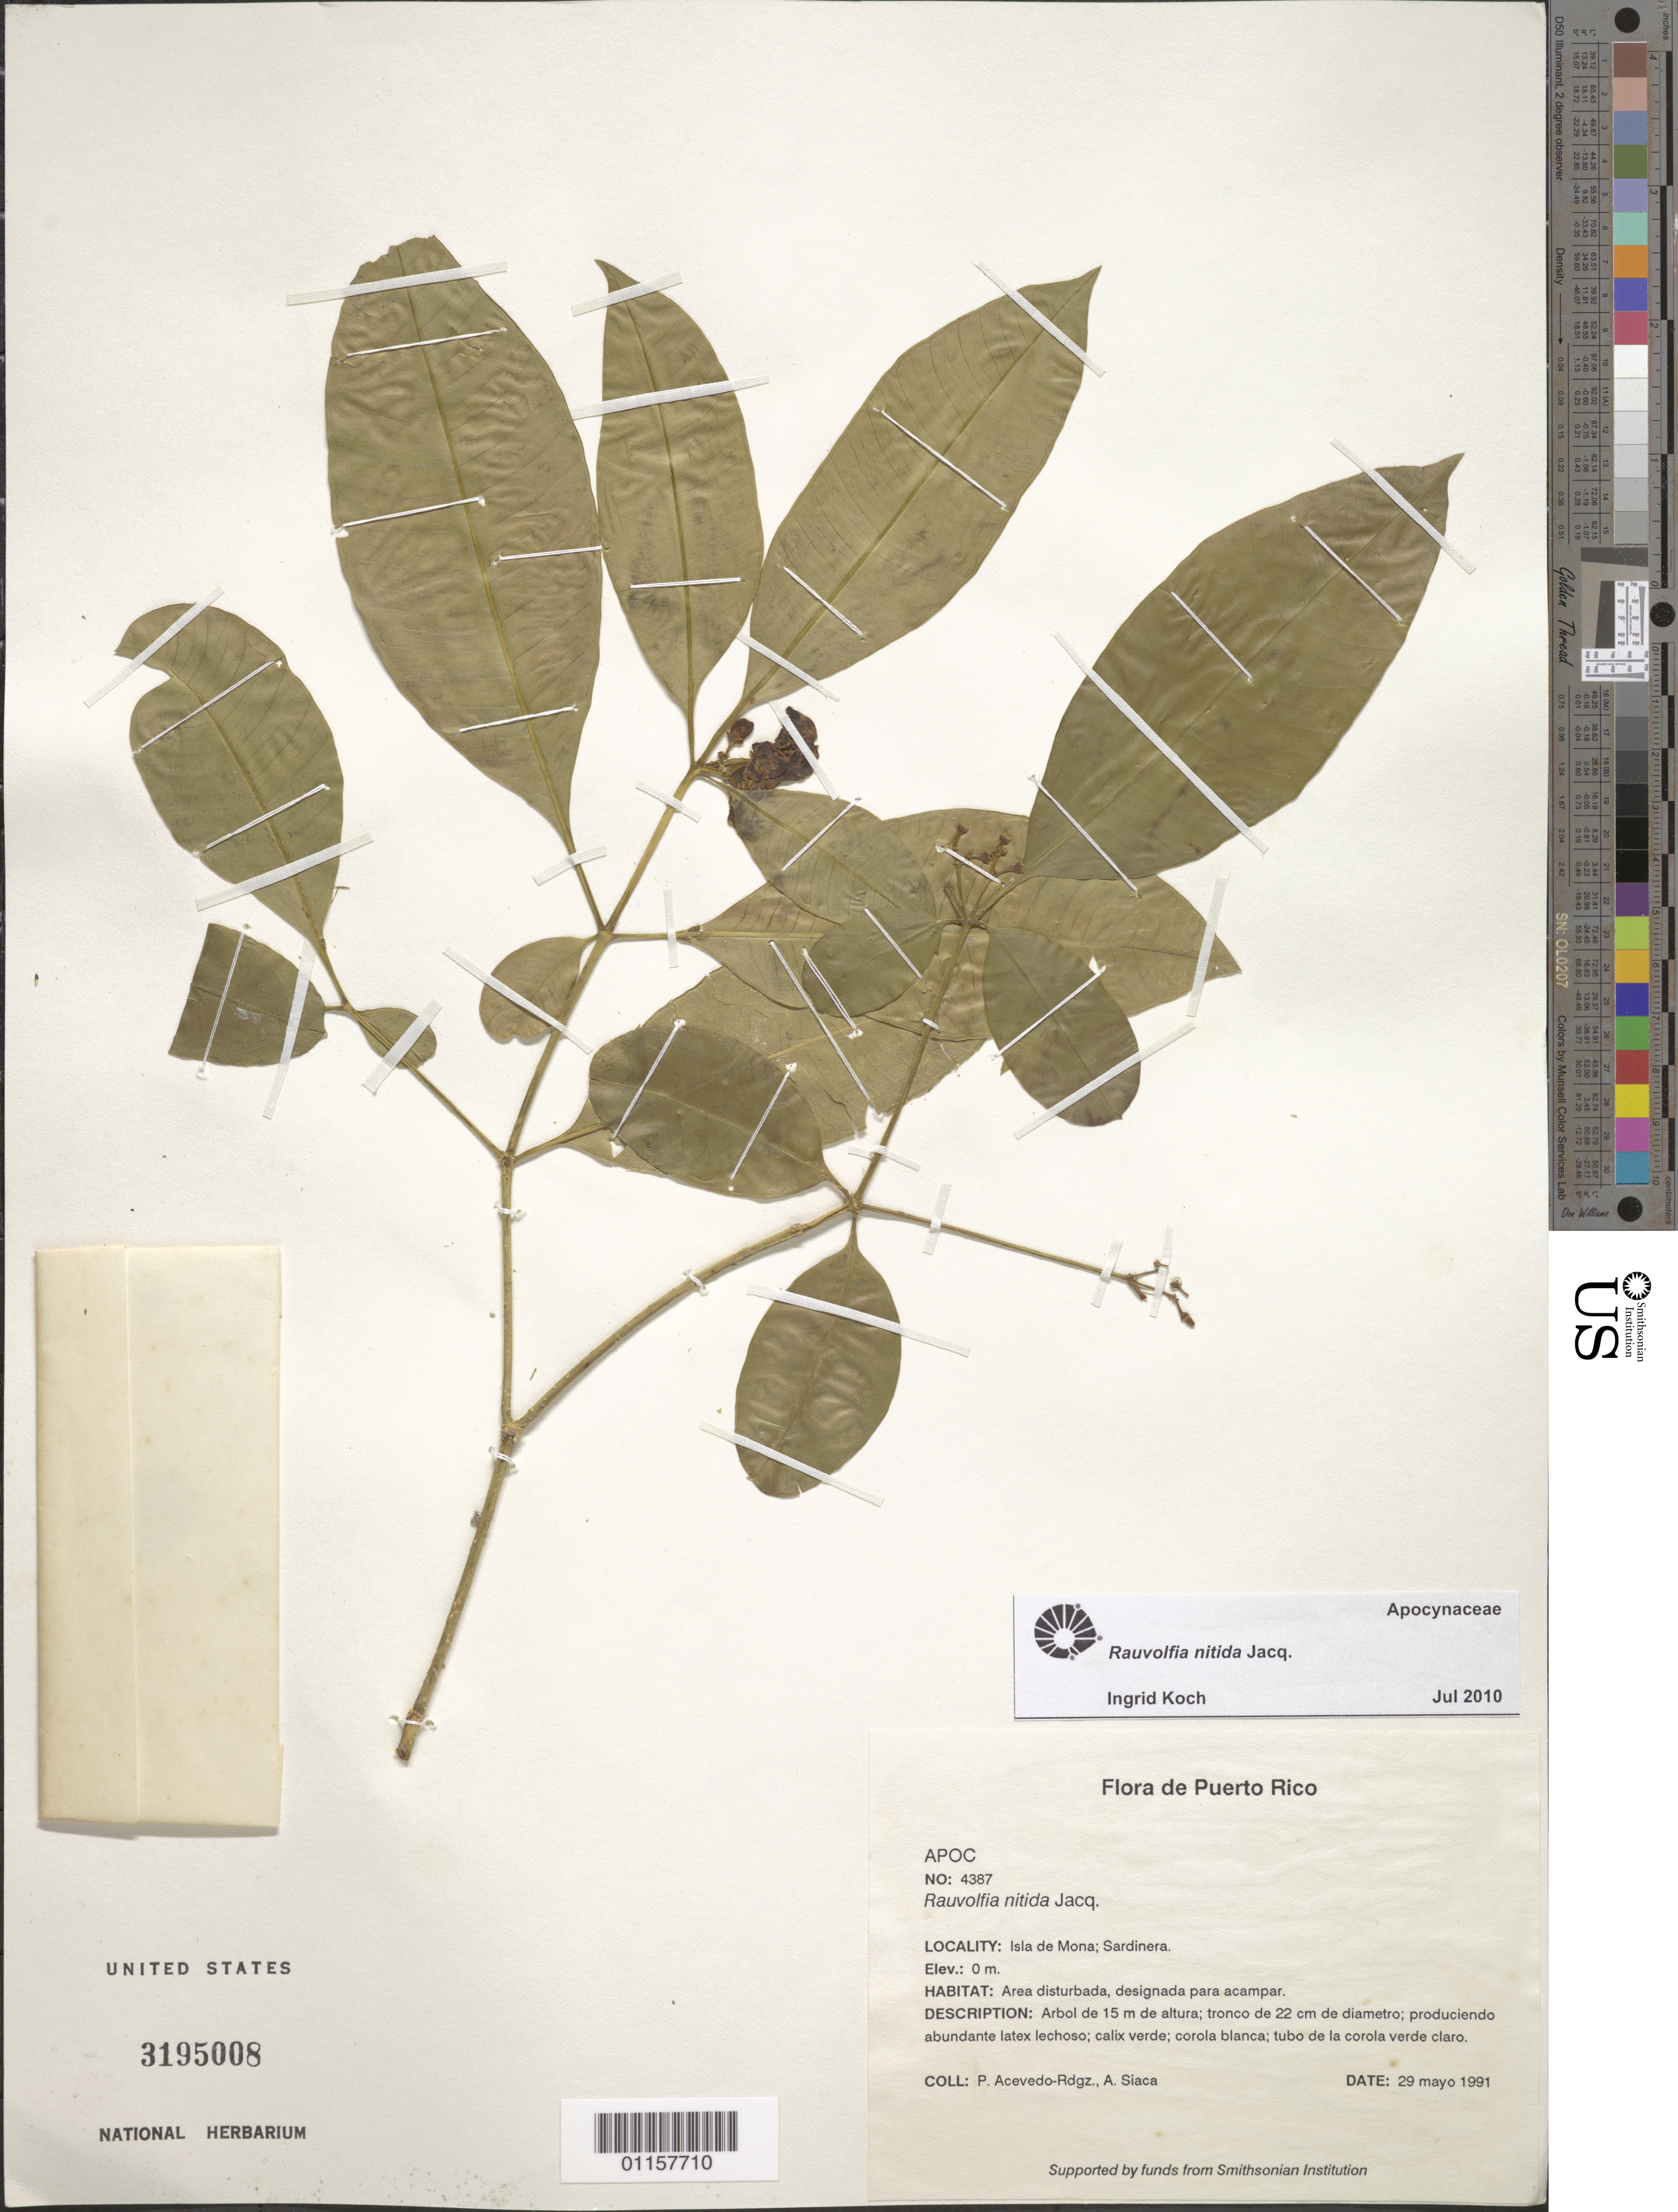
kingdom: Plantae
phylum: Tracheophyta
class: Magnoliopsida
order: Gentianales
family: Apocynaceae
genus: Rauvolfia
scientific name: Rauvolfia nitida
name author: Jacq.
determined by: Koch, I.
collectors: P. Acevedo-Rodr. & A. Siaca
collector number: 4387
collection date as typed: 29 May 1991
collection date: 1991-05-29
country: Puerto Rico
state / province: Mayaguëz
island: Mona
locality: Isla de Mona; Sardinera.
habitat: Area disturbada, designada para acampar.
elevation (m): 0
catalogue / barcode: US 3195008